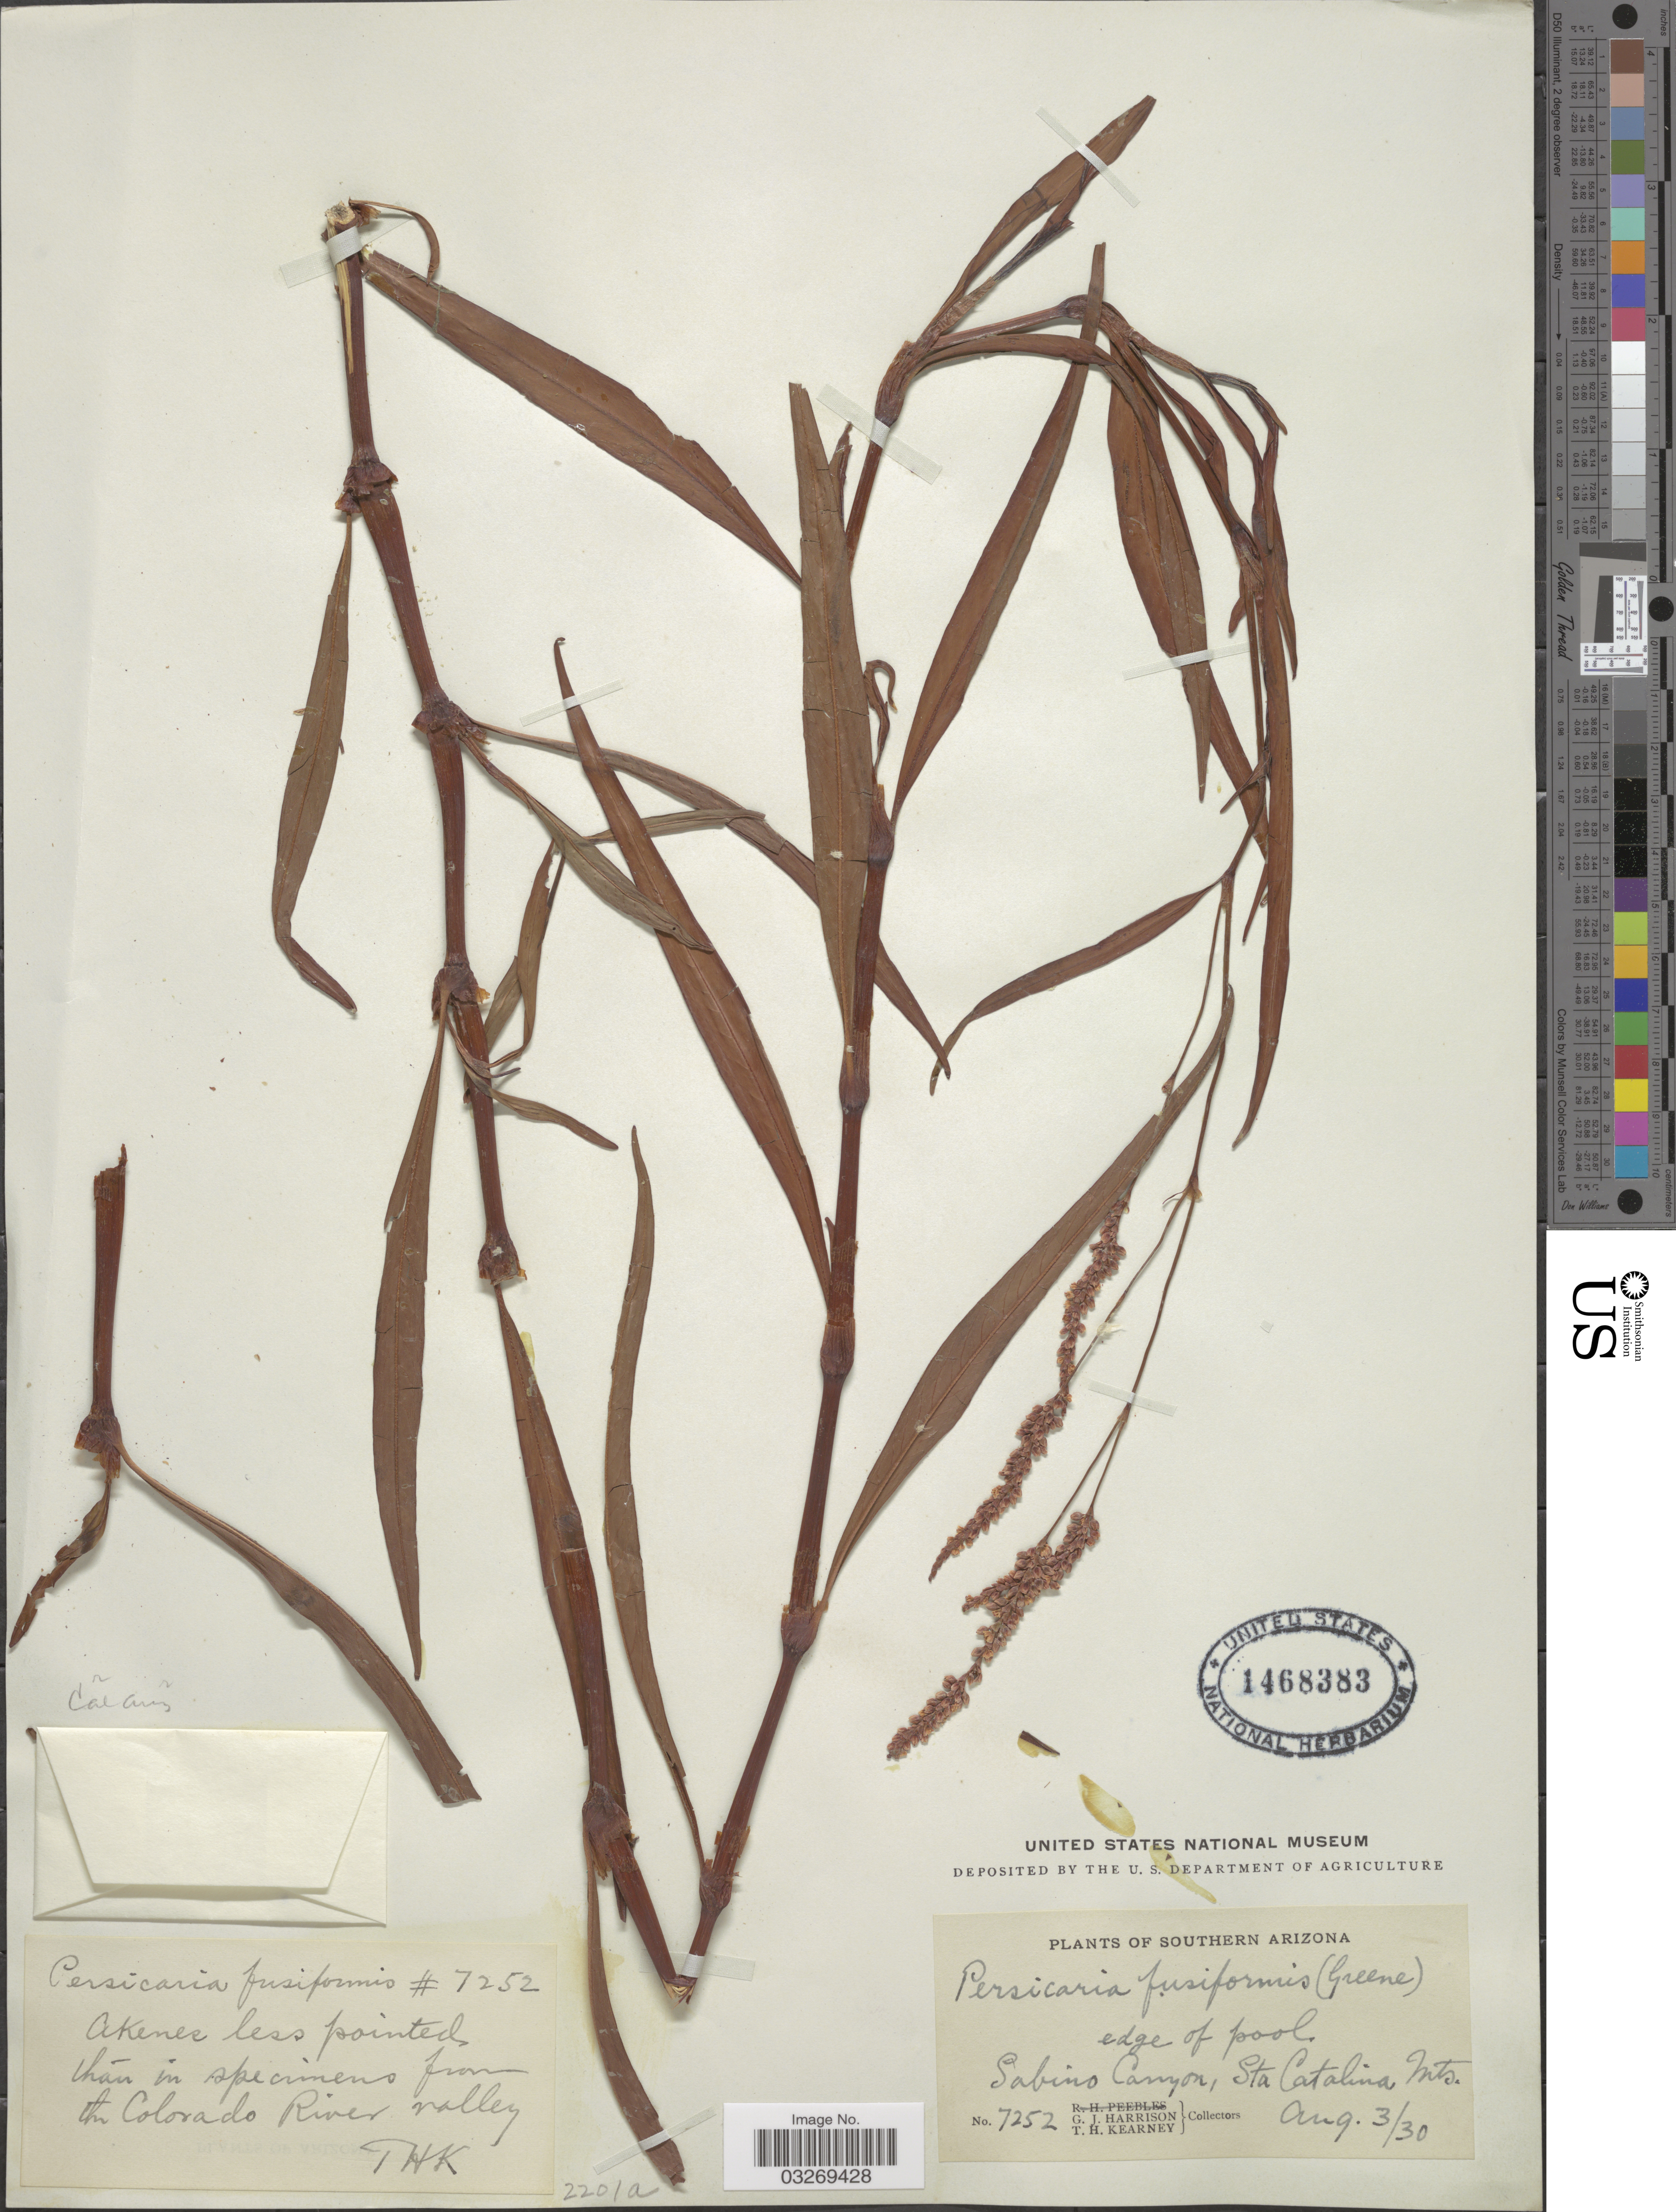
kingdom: Plantae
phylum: Tracheophyta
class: Magnoliopsida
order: Caryophyllales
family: Polygonaceae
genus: Persicaria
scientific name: Persicaria hydropiperoides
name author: (Michx.) Small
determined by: Atha, D. E.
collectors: G. J. Harrison & T. H. Kearney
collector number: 7252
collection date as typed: Transcribed d/m/y: 3/8/30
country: United States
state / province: Arizona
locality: Southern Arizona, Sabino Canyon, Sta Catalina Mts. The Colorado River valley.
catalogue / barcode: US 1468383